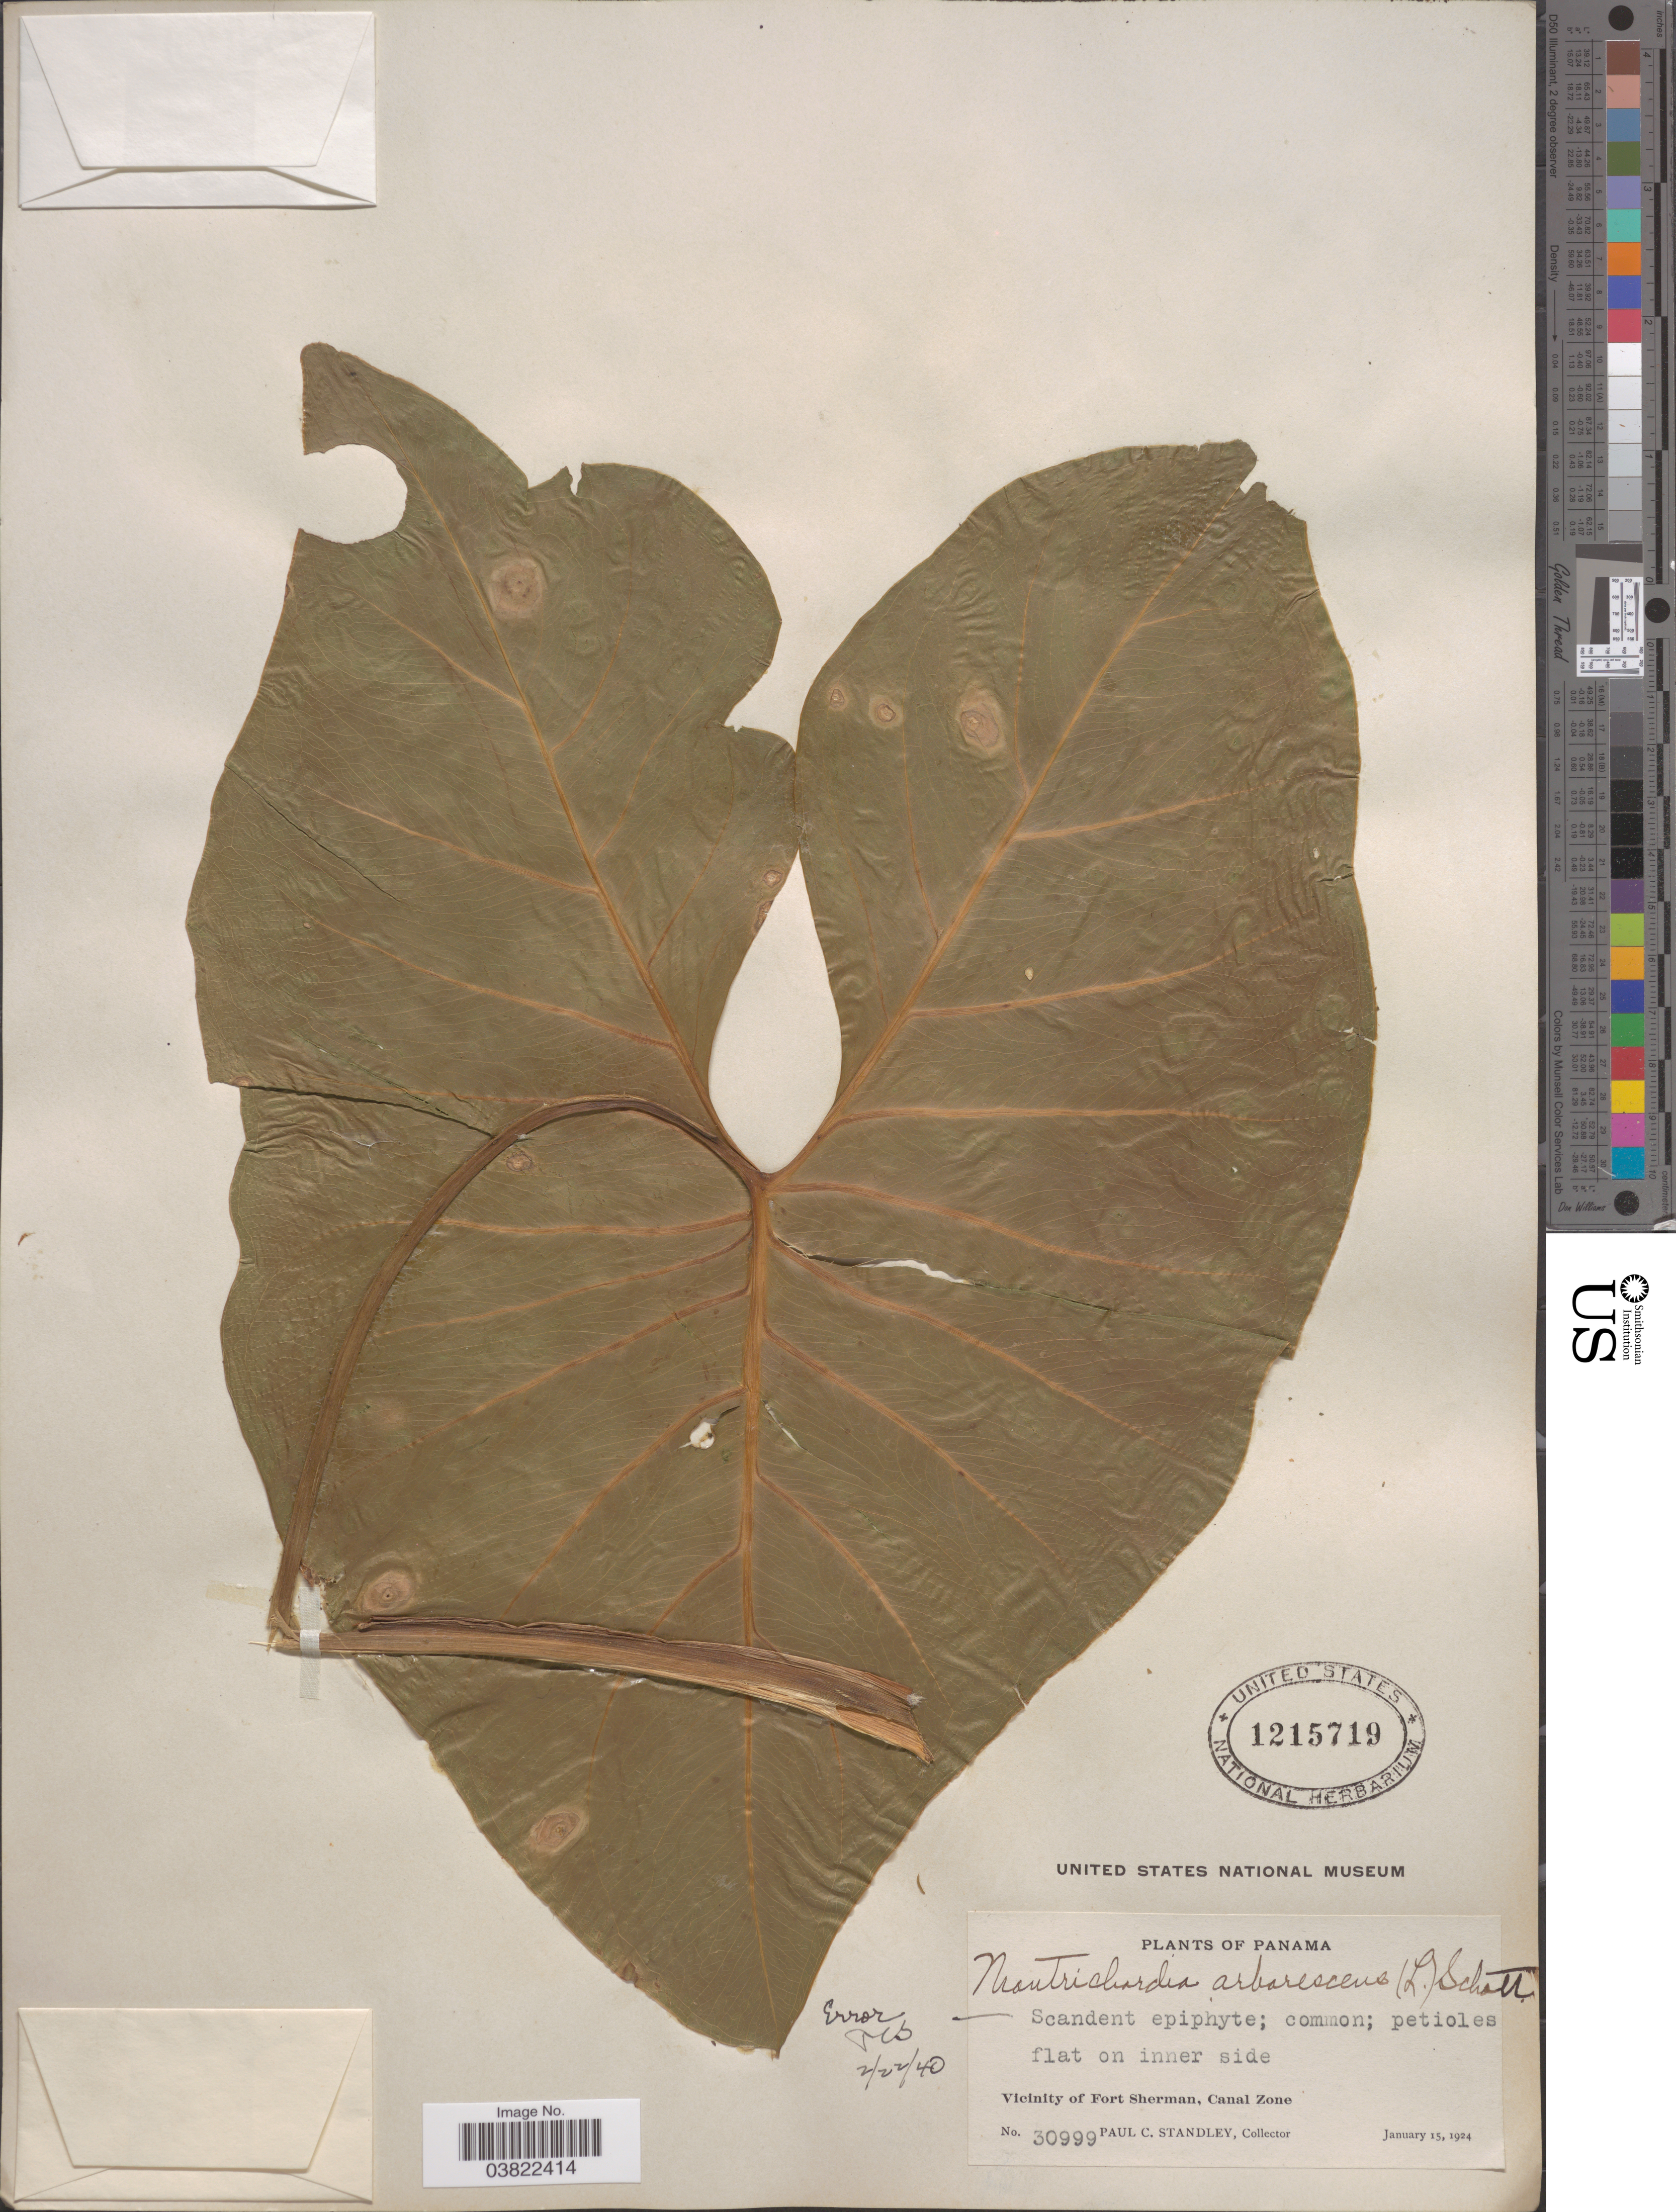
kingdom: Plantae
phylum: Tracheophyta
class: Liliopsida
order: Alismatales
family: Araceae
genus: Montrichardia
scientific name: Montrichardia arborea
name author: (Kunth) Schott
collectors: P. C. Standley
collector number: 30999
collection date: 1924-01-15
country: Panama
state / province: Colón / Panamá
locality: Vicinity of Fort Sherman, Canal Zone.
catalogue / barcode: US 1215719